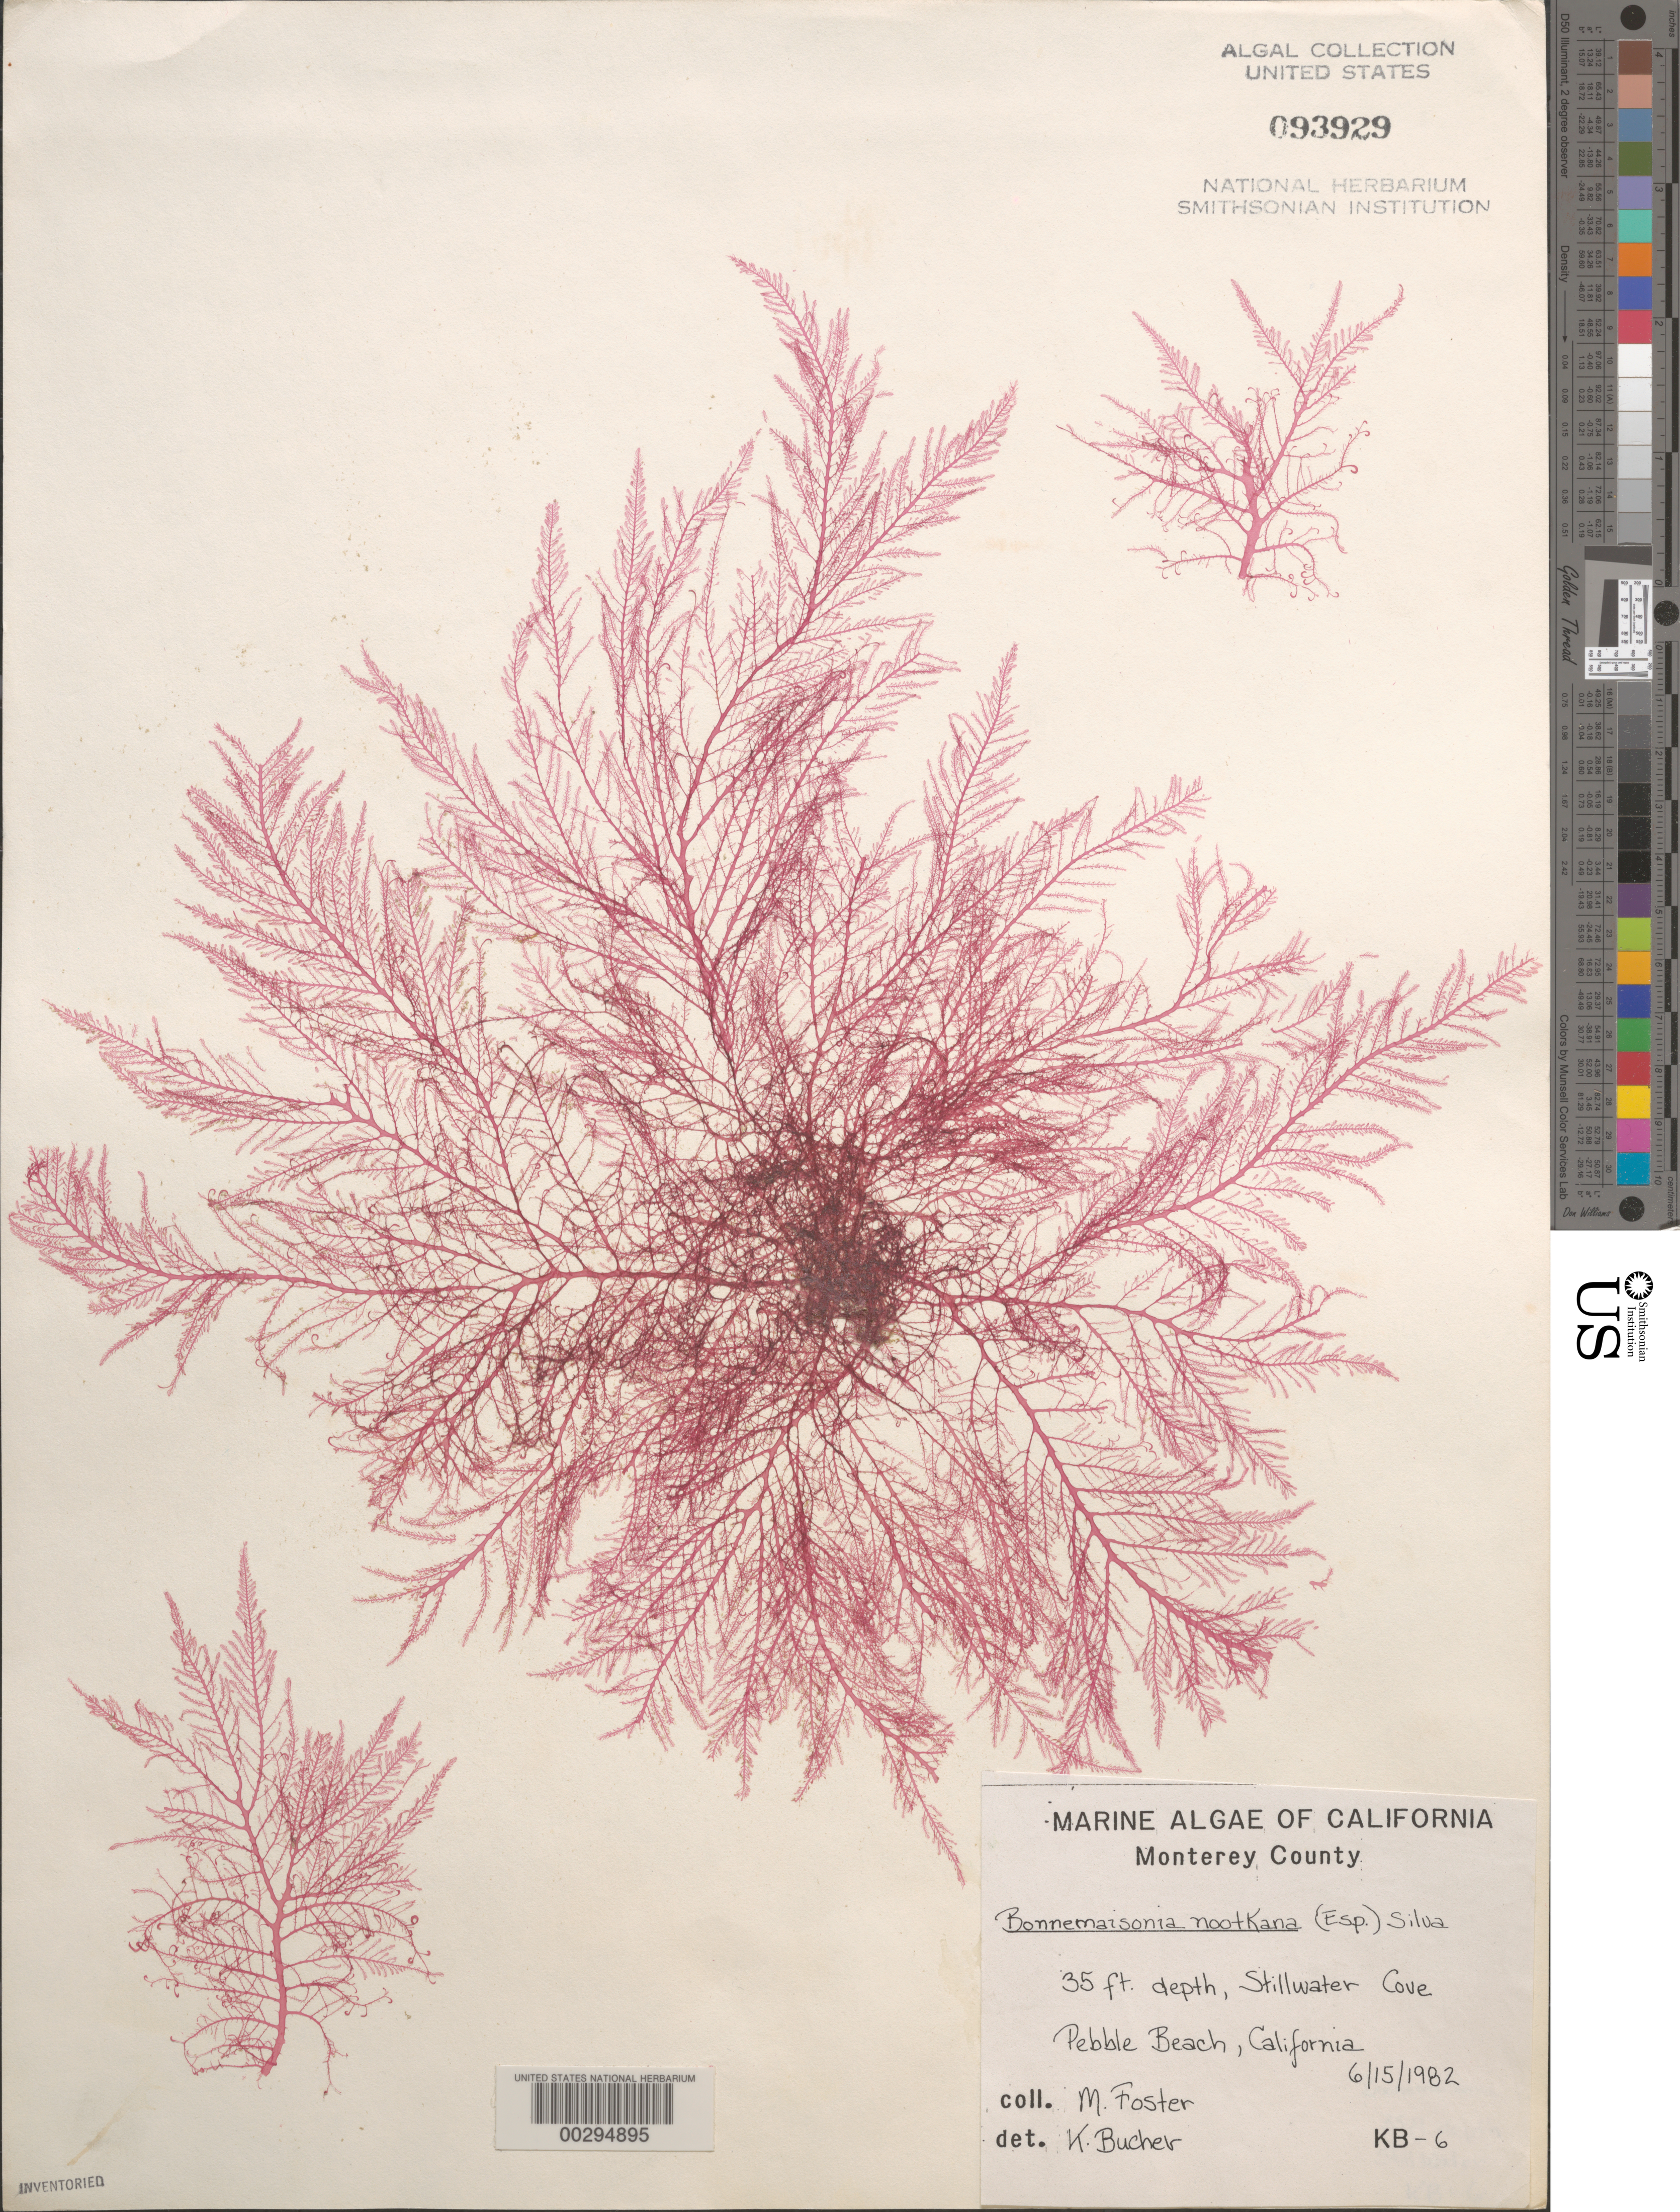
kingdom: Plantae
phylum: Rhodophyta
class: Florideophyceae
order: Bonnemaisoniales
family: Bonnemaisoniaceae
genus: Bonnemaisonia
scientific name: Bonnemaisonia nootkana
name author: (Esper) P.C. Silva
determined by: Bucher, Katina E.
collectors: M. Foster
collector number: KB-6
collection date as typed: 15 Jun 1982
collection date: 1982-06-15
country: United States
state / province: California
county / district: Monterey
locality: Stillwater Cove, Pebble Beach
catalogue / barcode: US 93929